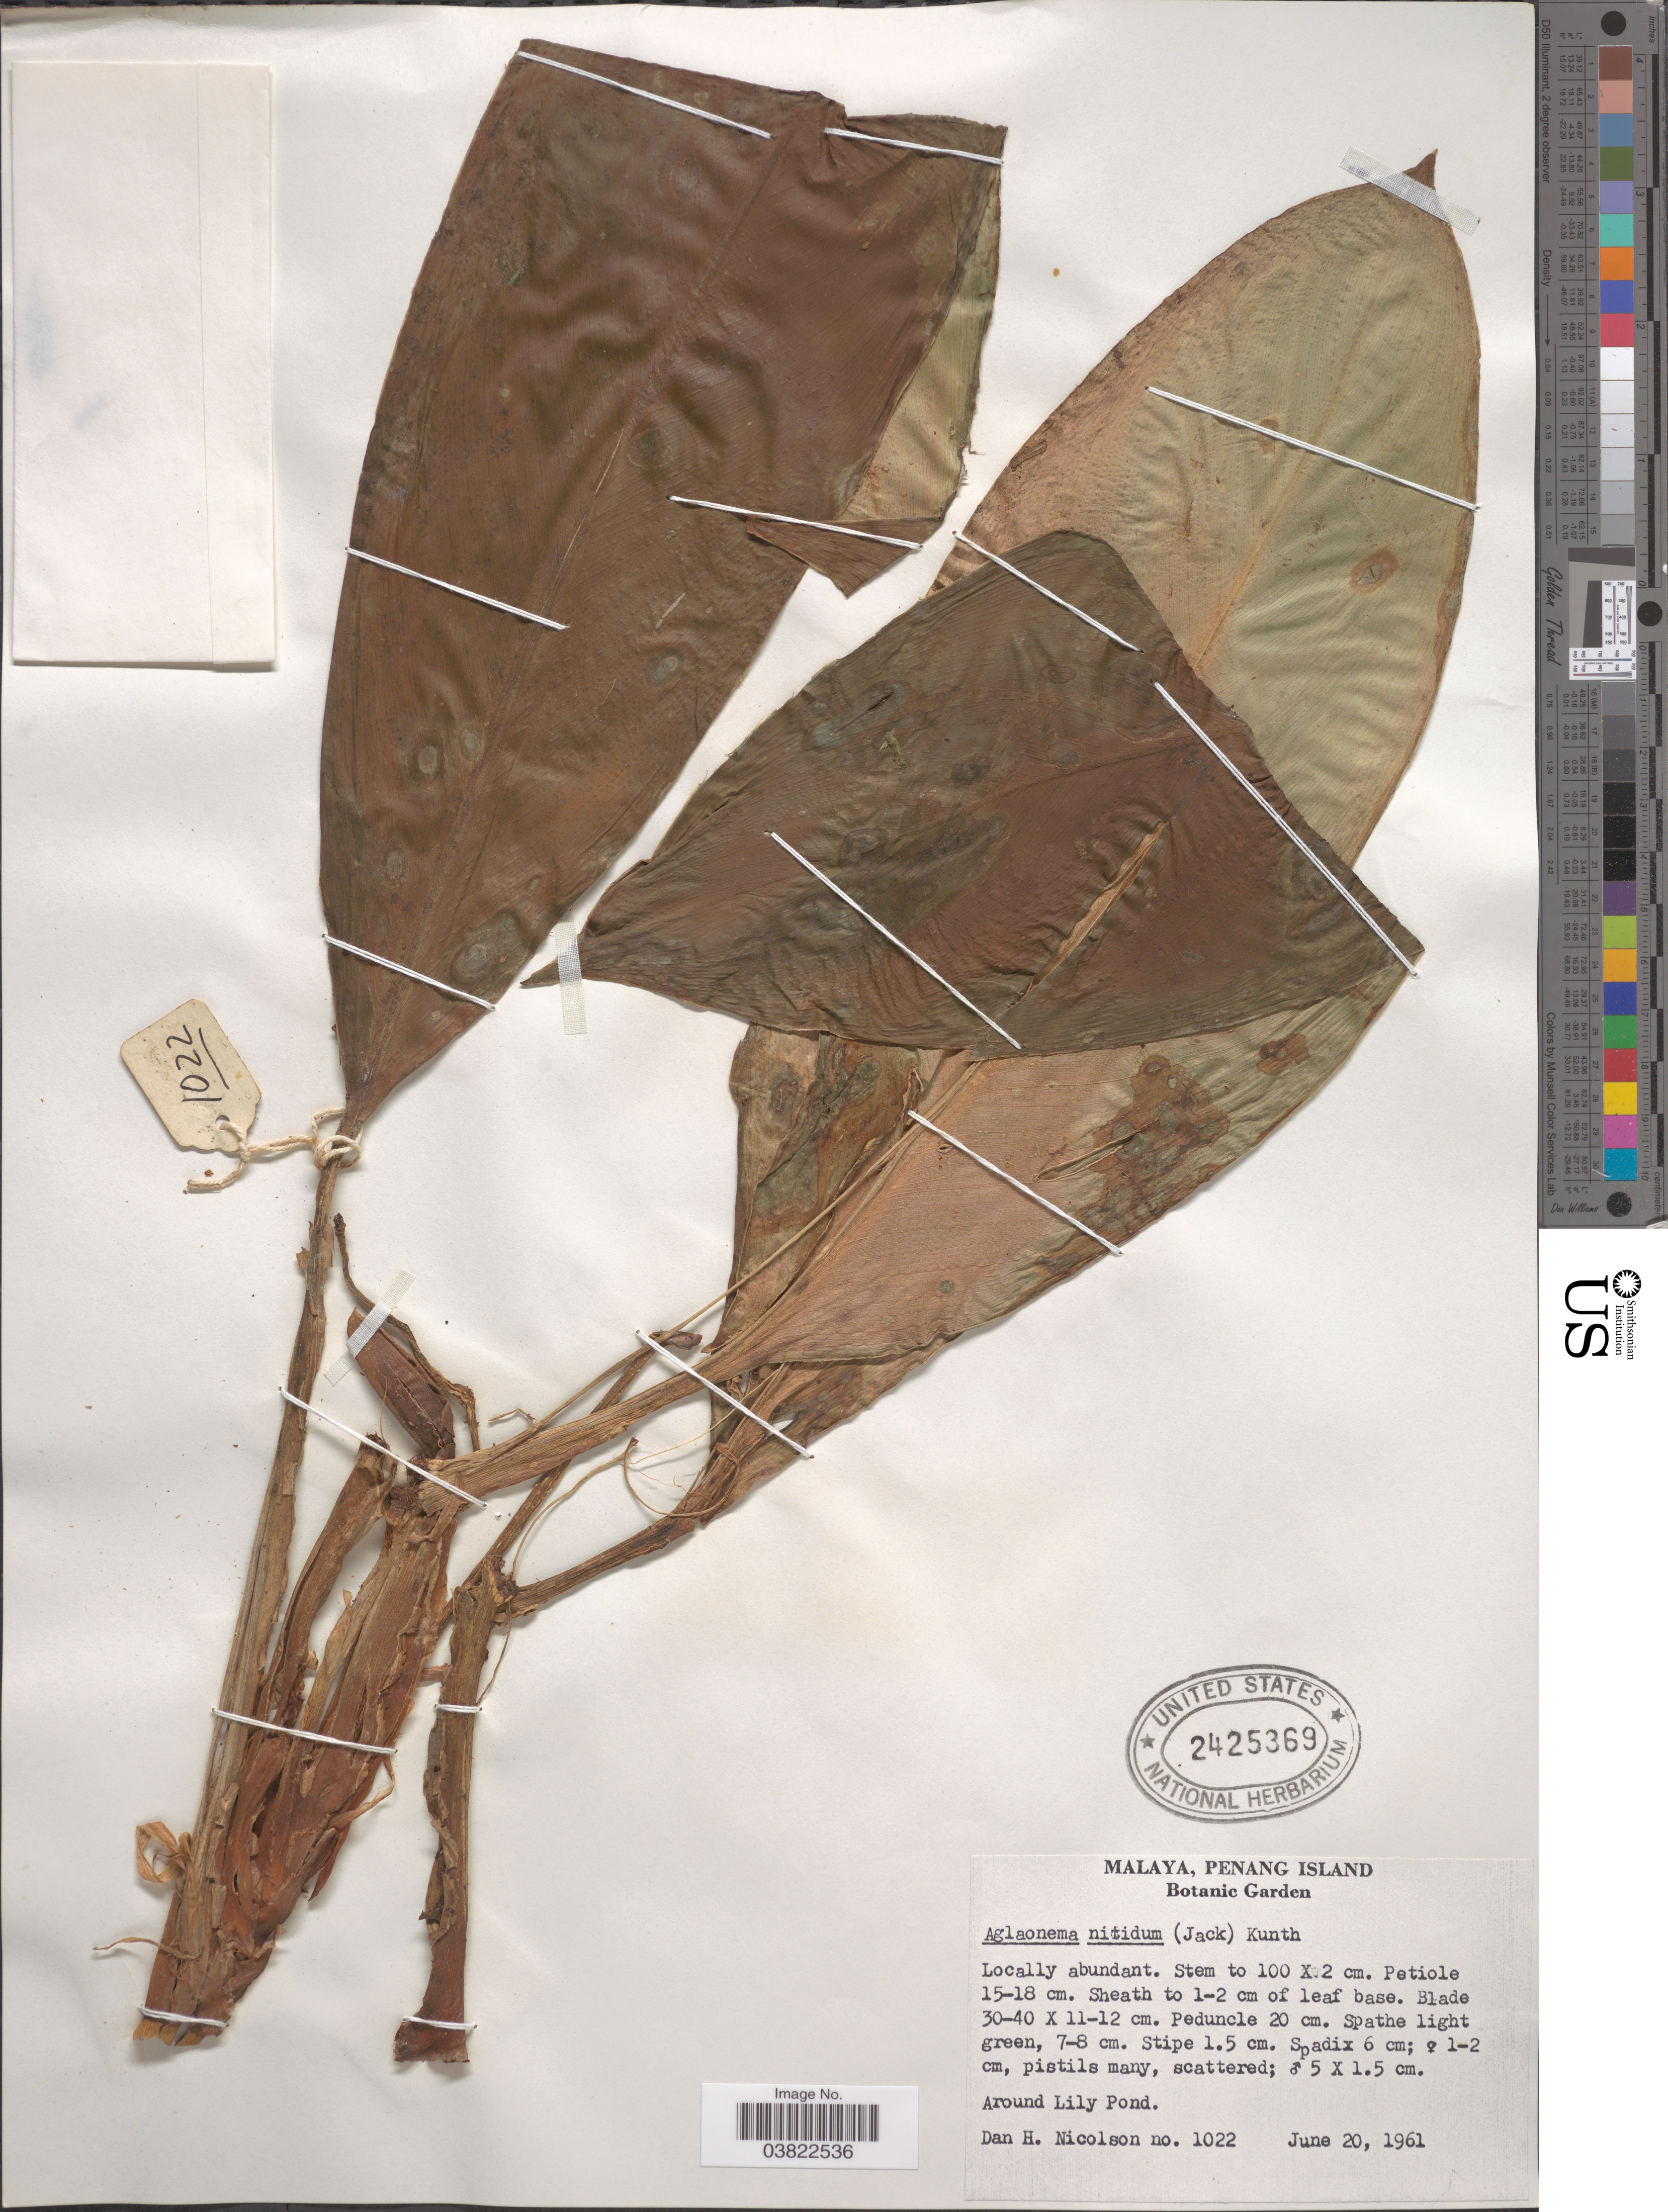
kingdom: Plantae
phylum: Tracheophyta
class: Liliopsida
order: Alismatales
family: Araceae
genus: Aglaonema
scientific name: Aglaonema nitidum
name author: (Jack) Kunth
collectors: D. H. Nicolson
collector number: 1022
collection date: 1961-06-20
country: Malaysia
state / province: Pinang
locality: Malaya, Penang Island. Botanic Garden. Around Lily Pond.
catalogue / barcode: US 2425369